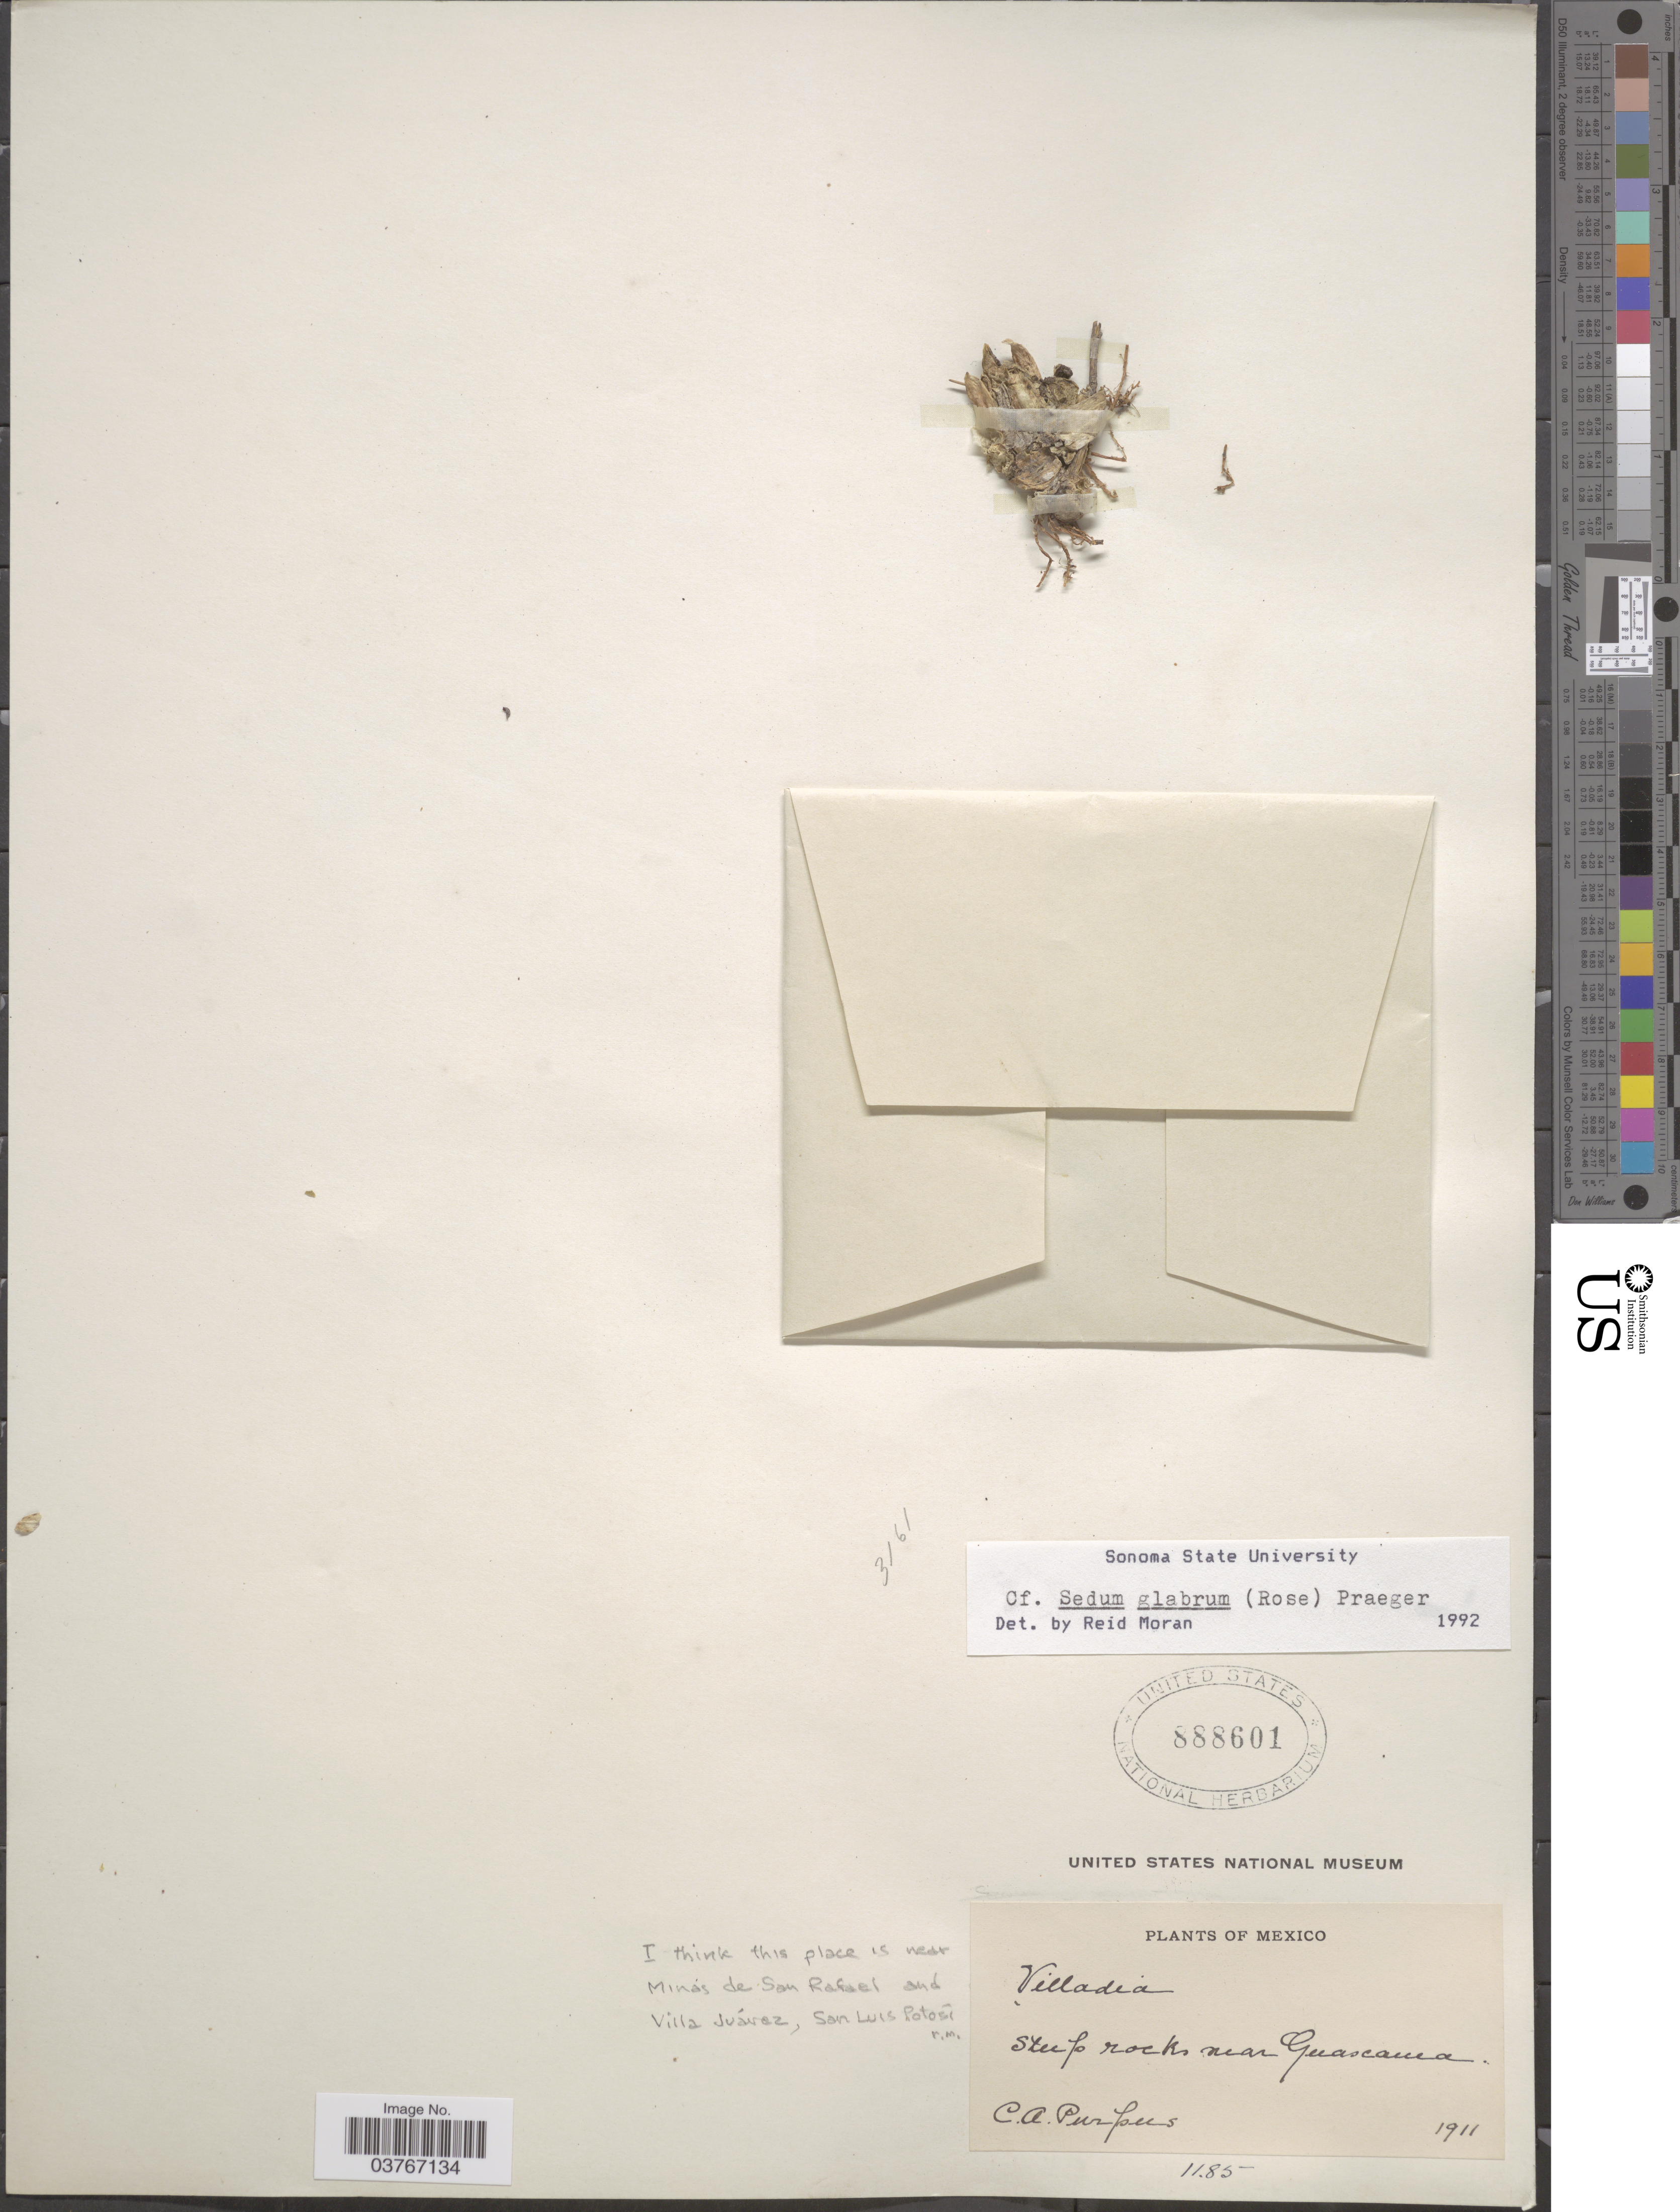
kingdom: Plantae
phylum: Tracheophyta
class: Magnoliopsida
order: Saxifragales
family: Crassulaceae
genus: Sedum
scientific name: Sedum glabrum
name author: (Rose) Praeger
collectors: C. A. Purpus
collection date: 1911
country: Mexico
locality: Steep rocks near Guascama.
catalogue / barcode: US 888601